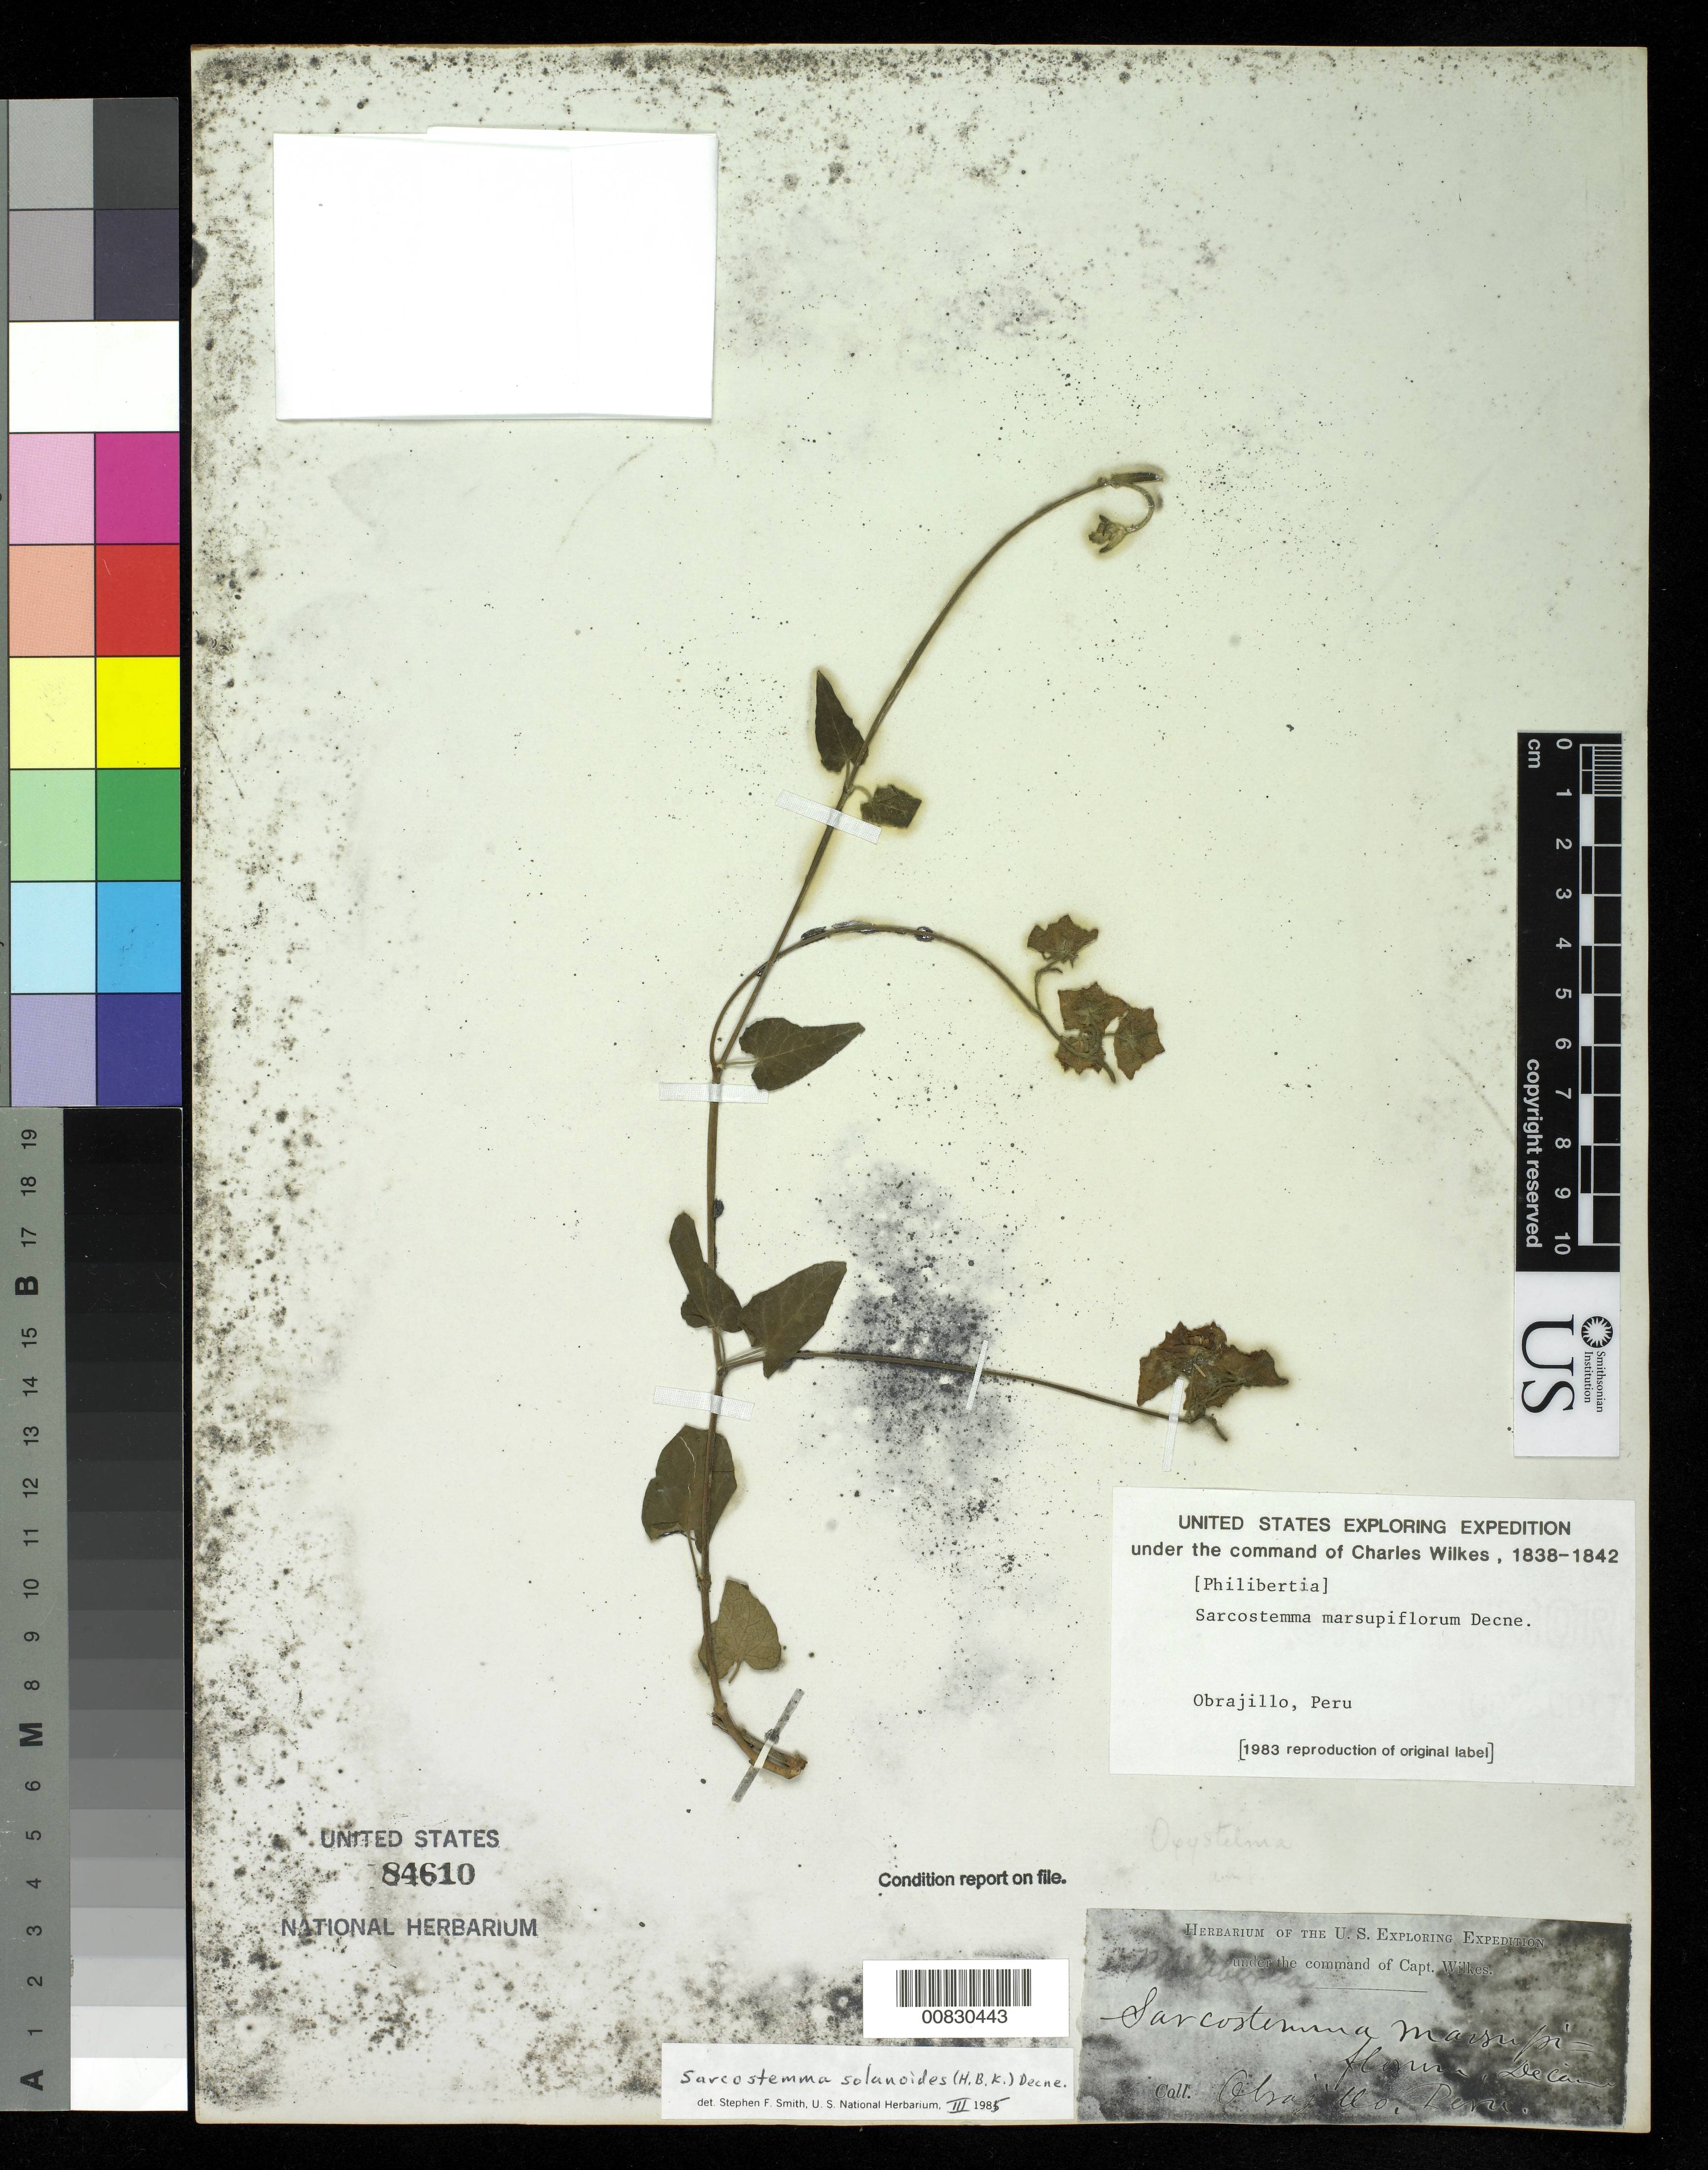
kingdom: Plantae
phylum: Tracheophyta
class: Magnoliopsida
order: Gentianales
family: Apocynaceae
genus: Sarcostemma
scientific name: Sarcostemma solanoides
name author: (Kunth) Decne.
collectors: Wilkes Explor. Exped.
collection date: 1838/1842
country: Peru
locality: Obrajillo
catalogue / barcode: US 84610